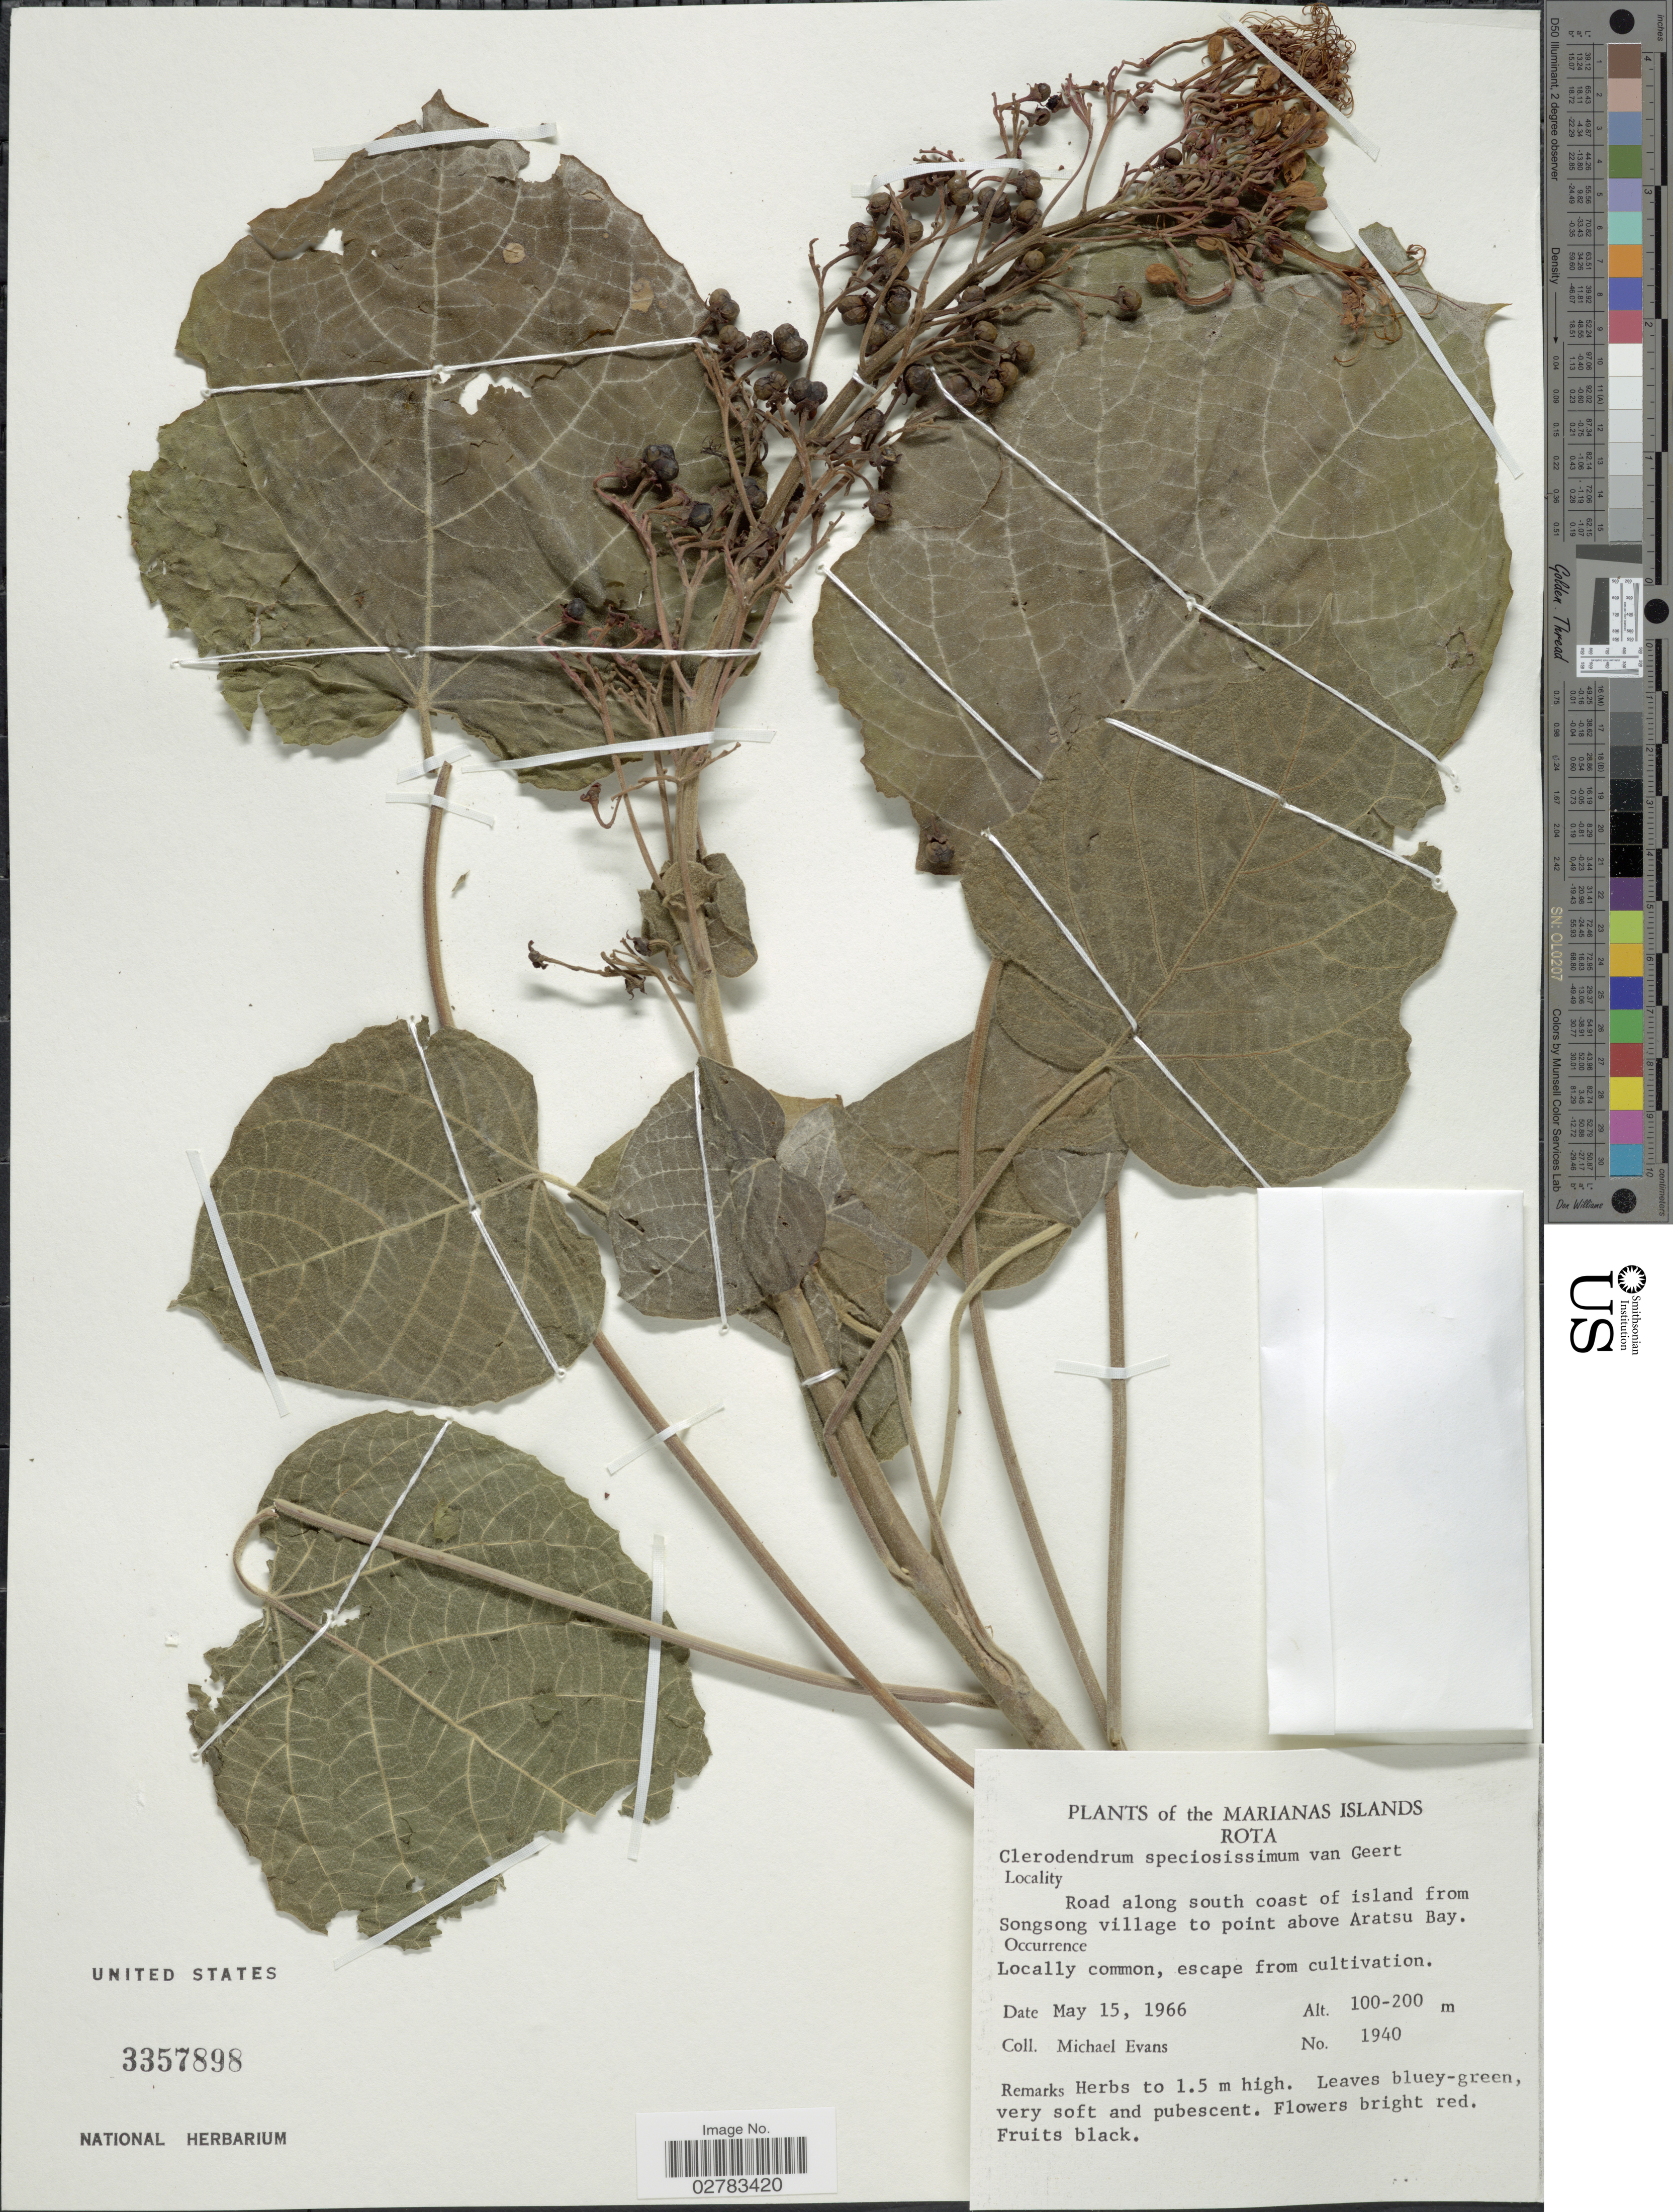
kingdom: Plantae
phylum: Tracheophyta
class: Magnoliopsida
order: Lamiales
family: Lamiaceae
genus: Clerodendrum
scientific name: Clerodendrum speciosissimum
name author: Drapiez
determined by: Wagner, W. L., (BOT), Smithsonian Institution - National Museum of Natural History (UNITED STATES)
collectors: M. Evans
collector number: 1940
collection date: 1966-05-15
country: Northern Mariana Islands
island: Rota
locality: Rota, Road along south coast of island from Songsong village to point above Aratsu Bay.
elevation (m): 100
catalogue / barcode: US 3357898